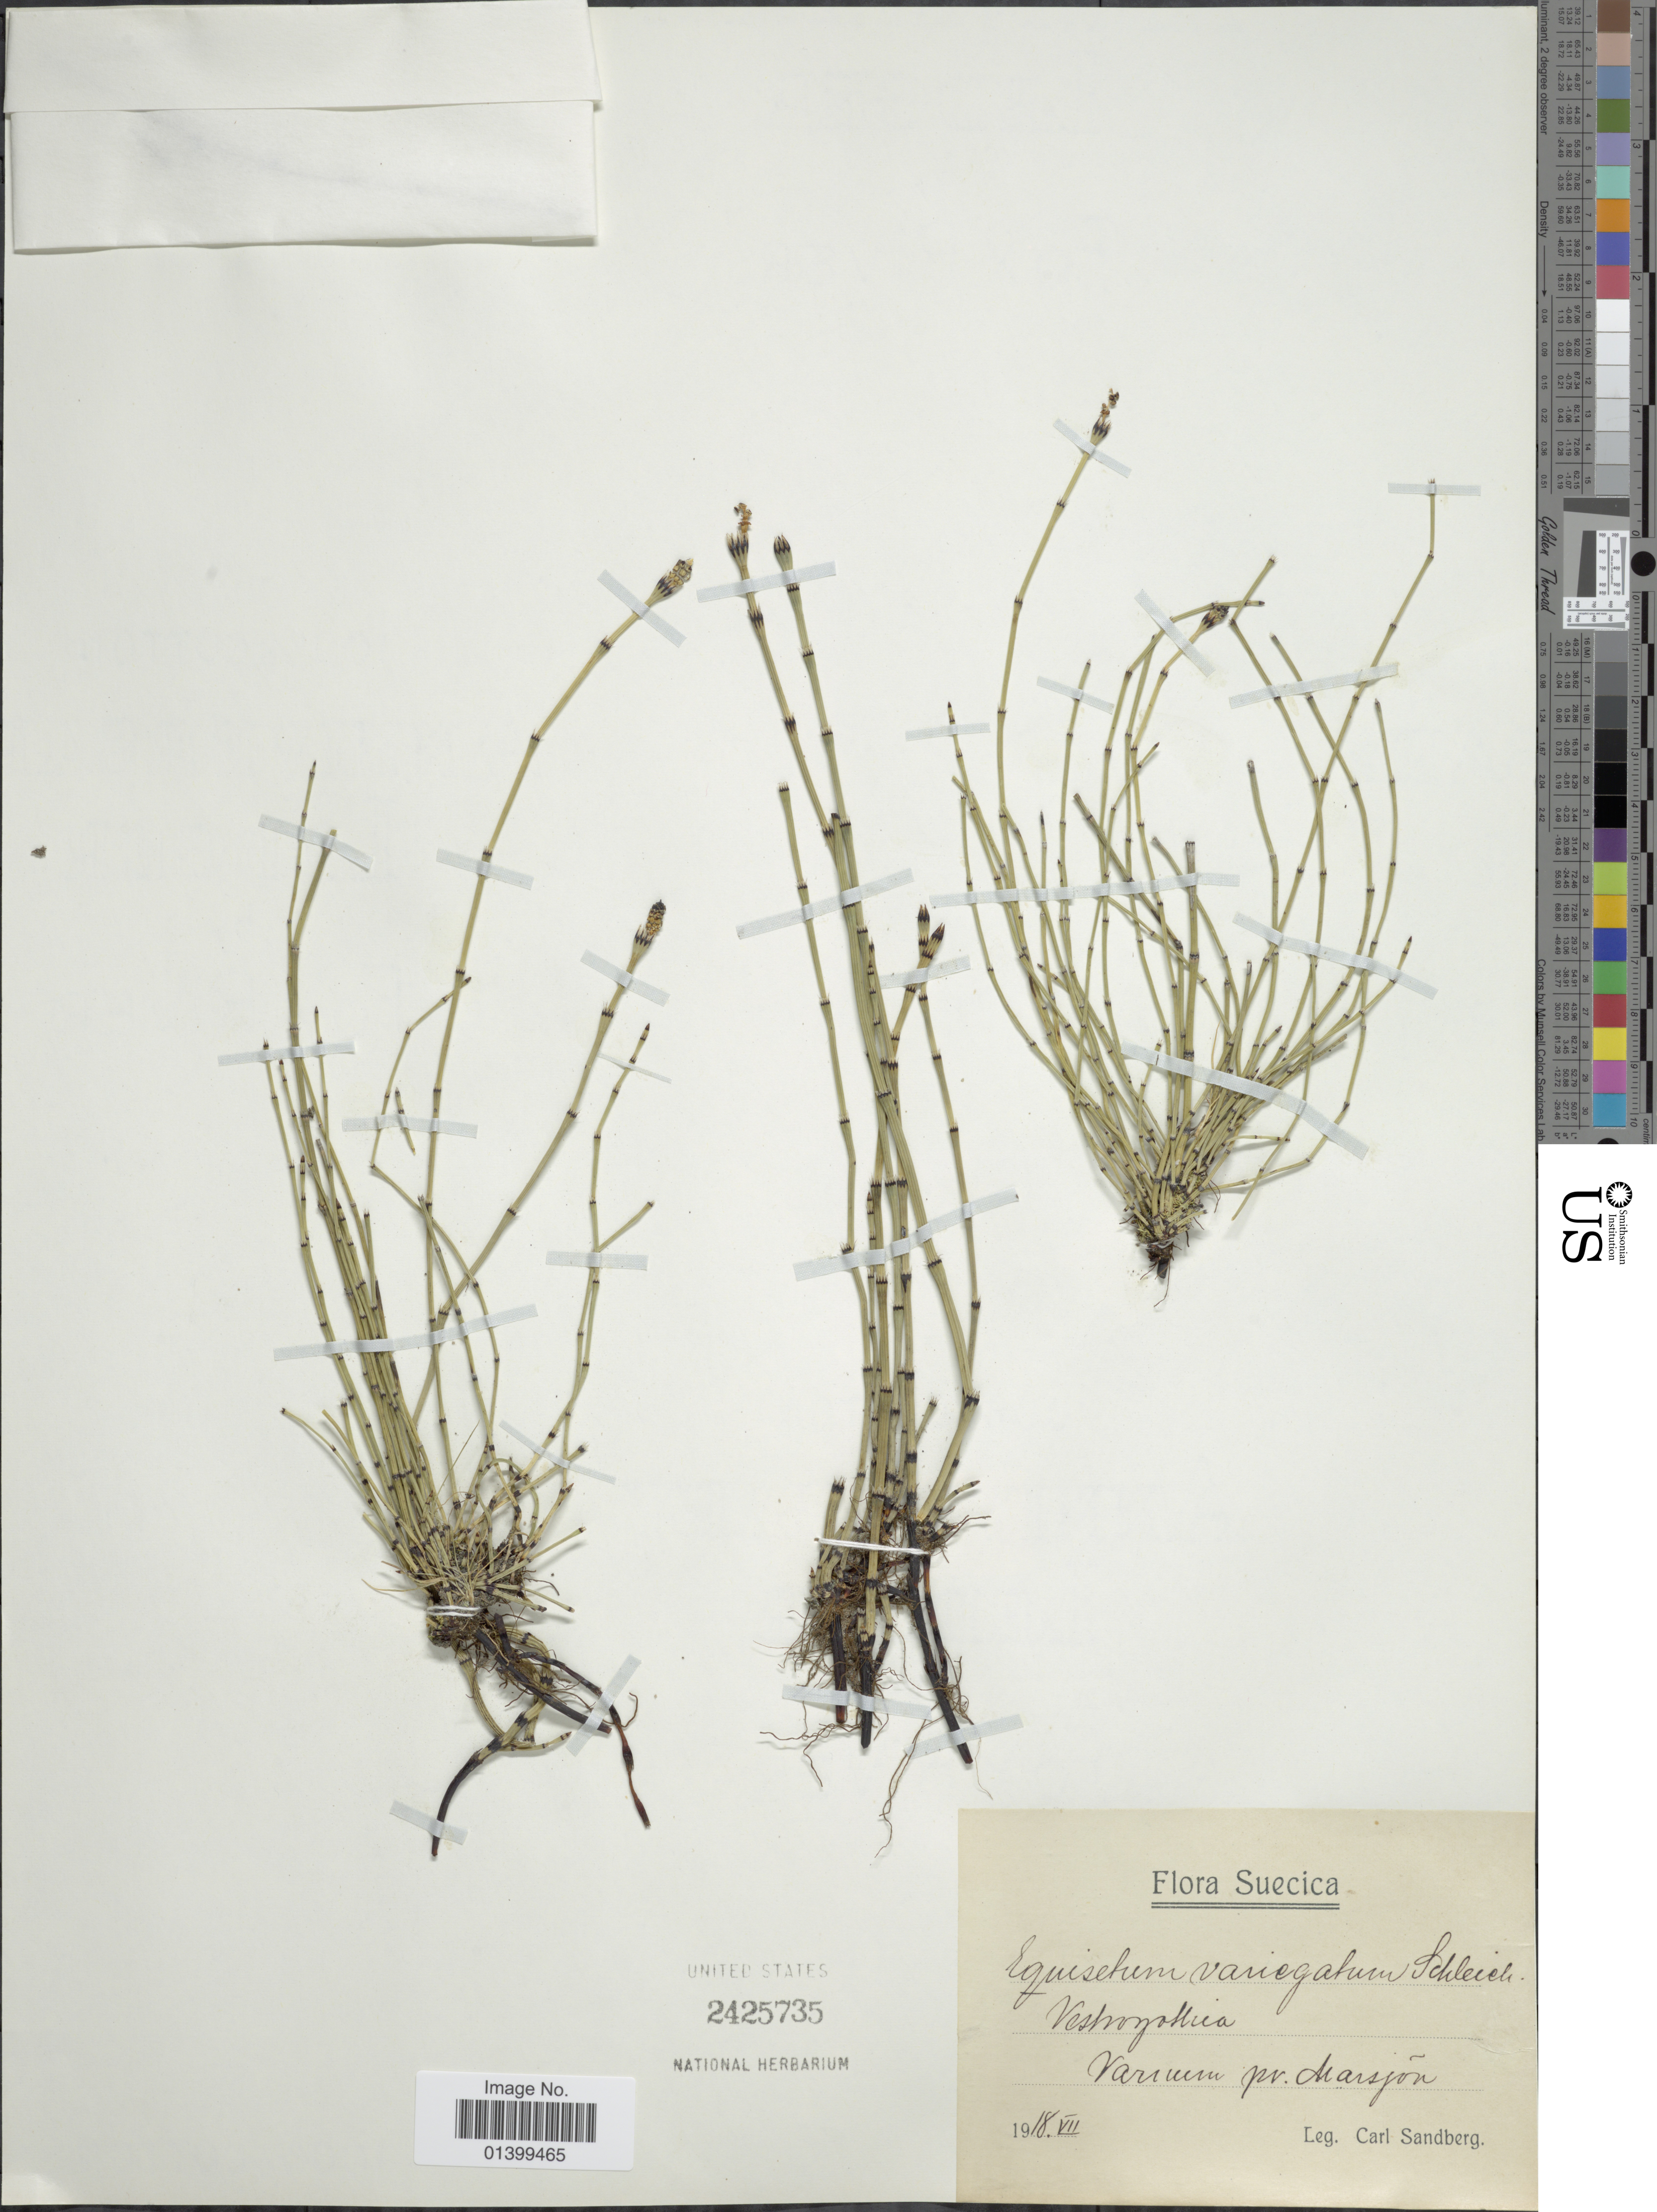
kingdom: Plantae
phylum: Tracheophyta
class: Polypodiopsida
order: Equisetales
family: Equisetaceae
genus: Equisetum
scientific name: Equisetum variegatum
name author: Schleich. ex F. Weber & D. Mohr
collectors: C. Sandberg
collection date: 1918-07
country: Sweden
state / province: Västra Götaland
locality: Varnum par, Marsjön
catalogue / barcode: US 2425735